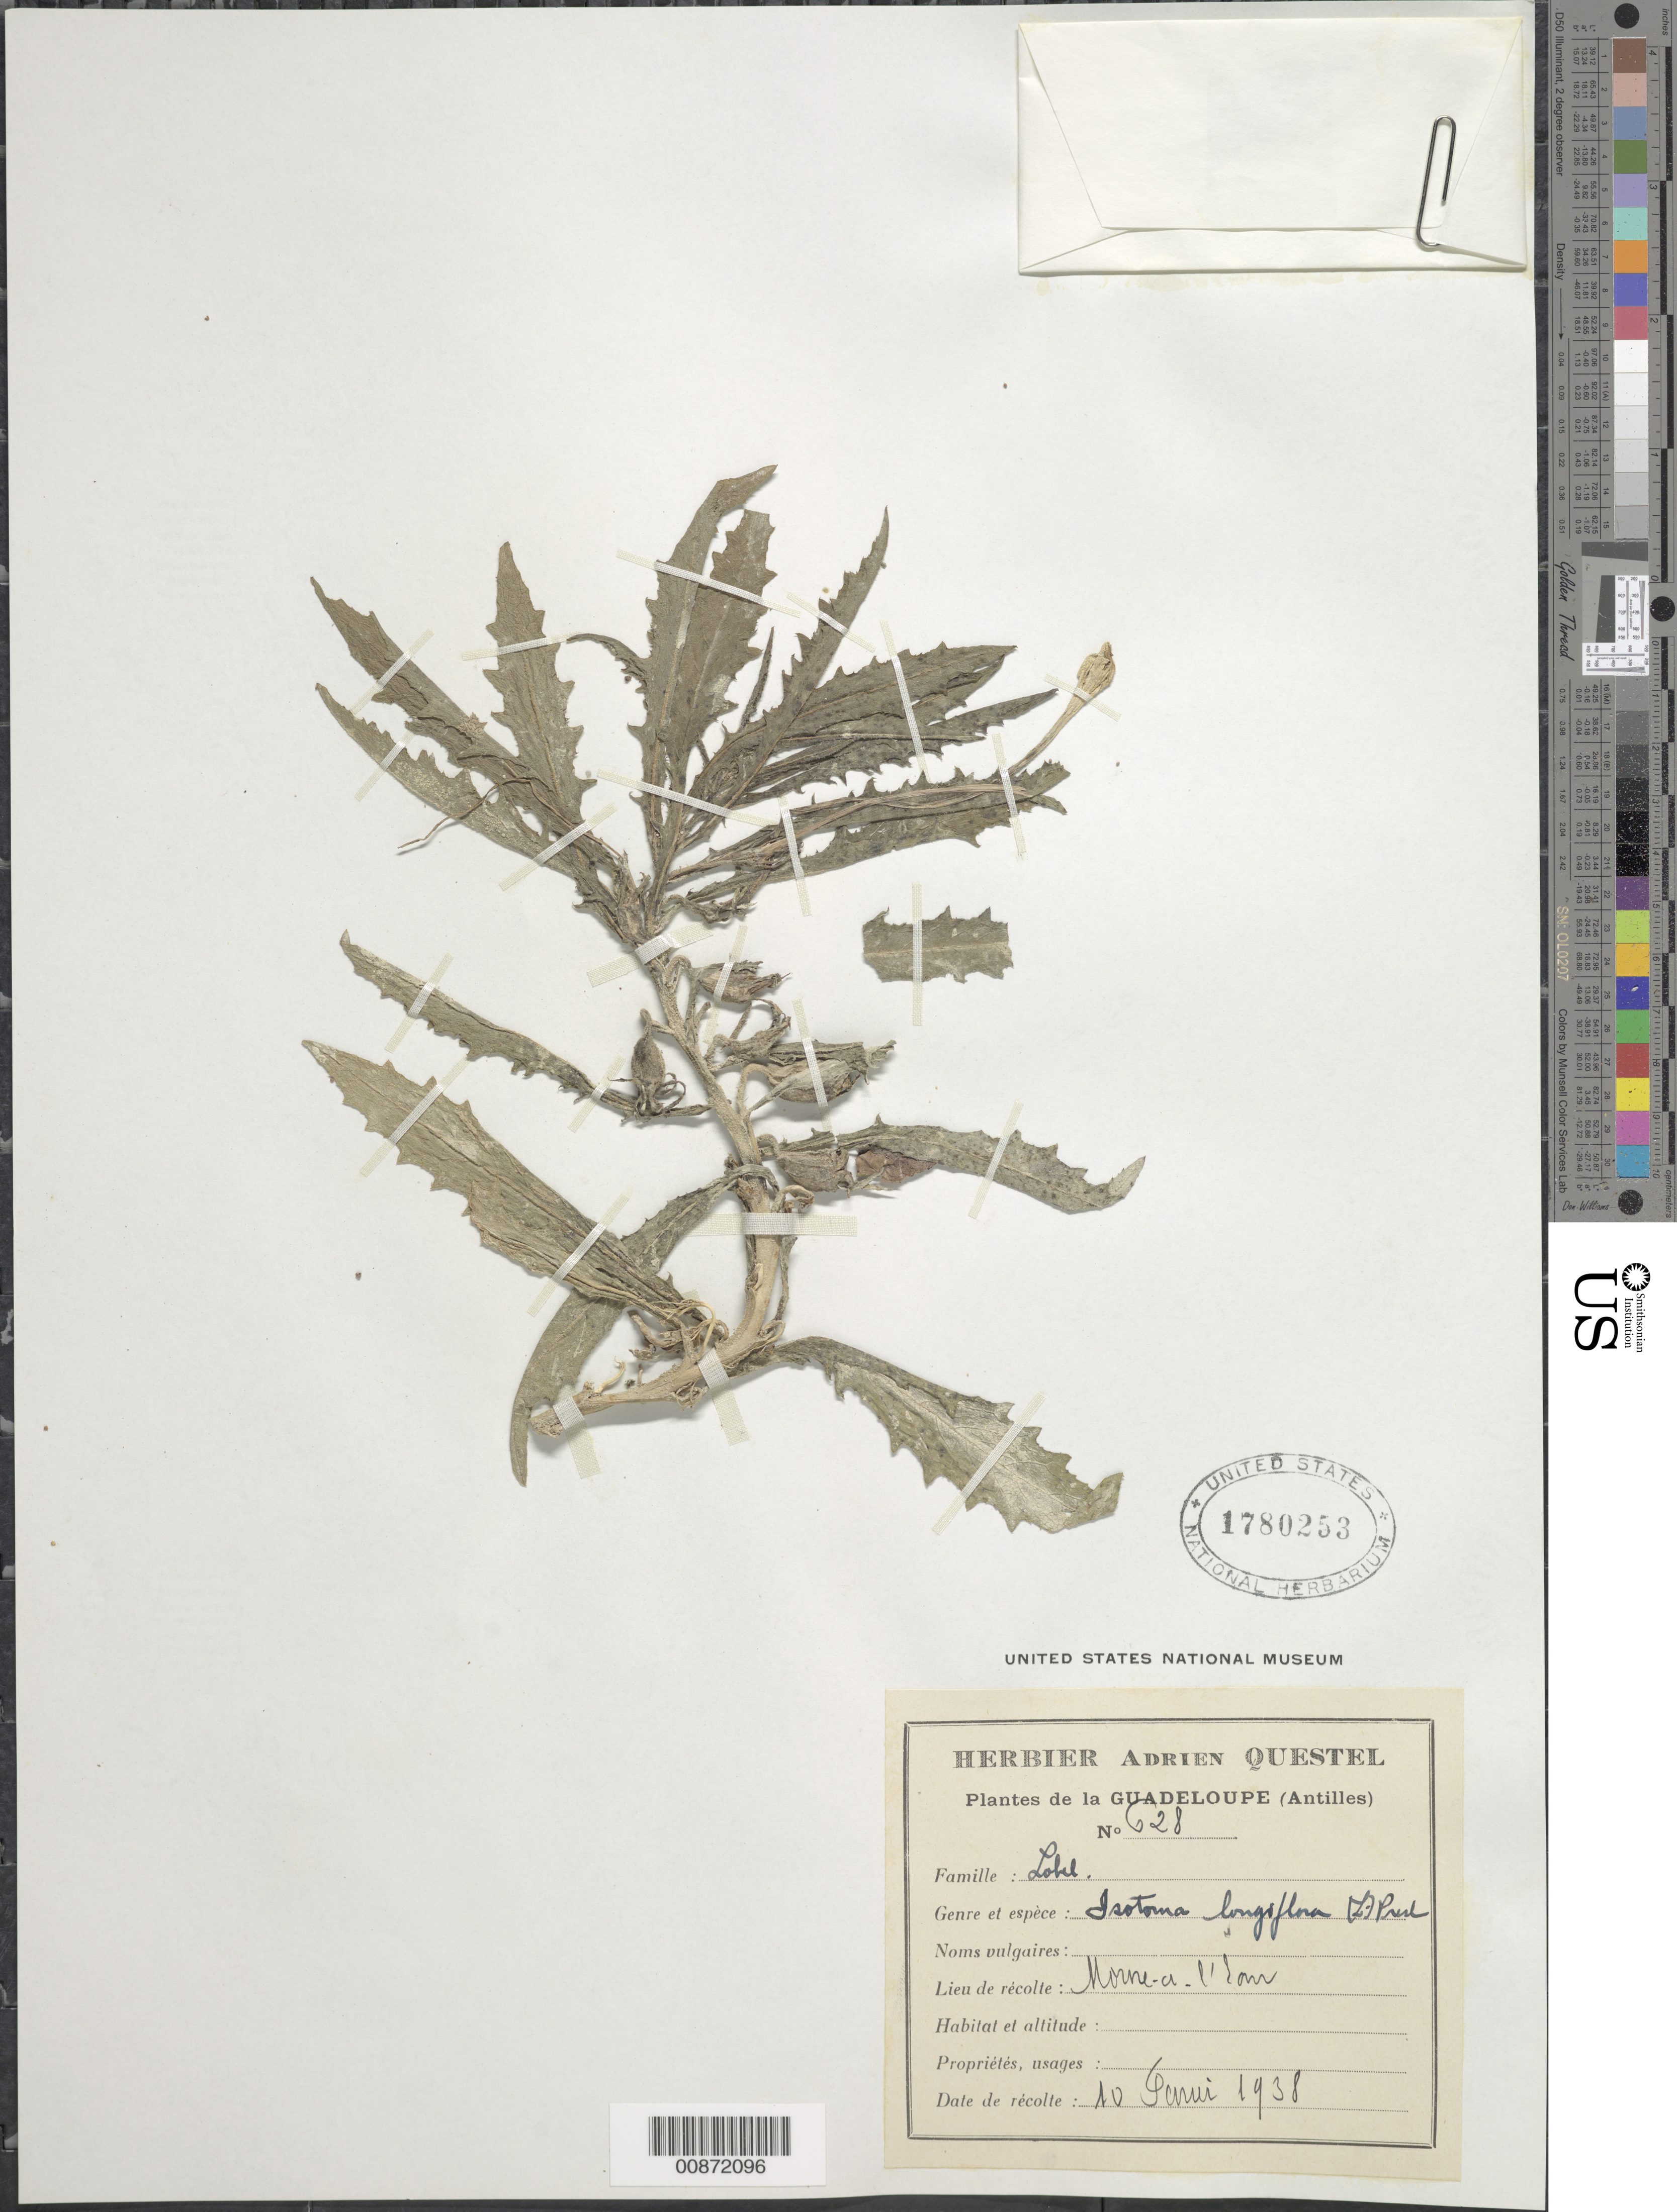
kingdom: Plantae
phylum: Tracheophyta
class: Magnoliopsida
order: Asterales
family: Campanulaceae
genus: Hippobroma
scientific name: Hippobroma longiflora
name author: (L.) G. Don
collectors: A. Questel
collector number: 628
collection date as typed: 10 Jan 1938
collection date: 1938-01-10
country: Guadeloupe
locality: Morne-a-l' Eom (sp?)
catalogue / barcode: US 1780253